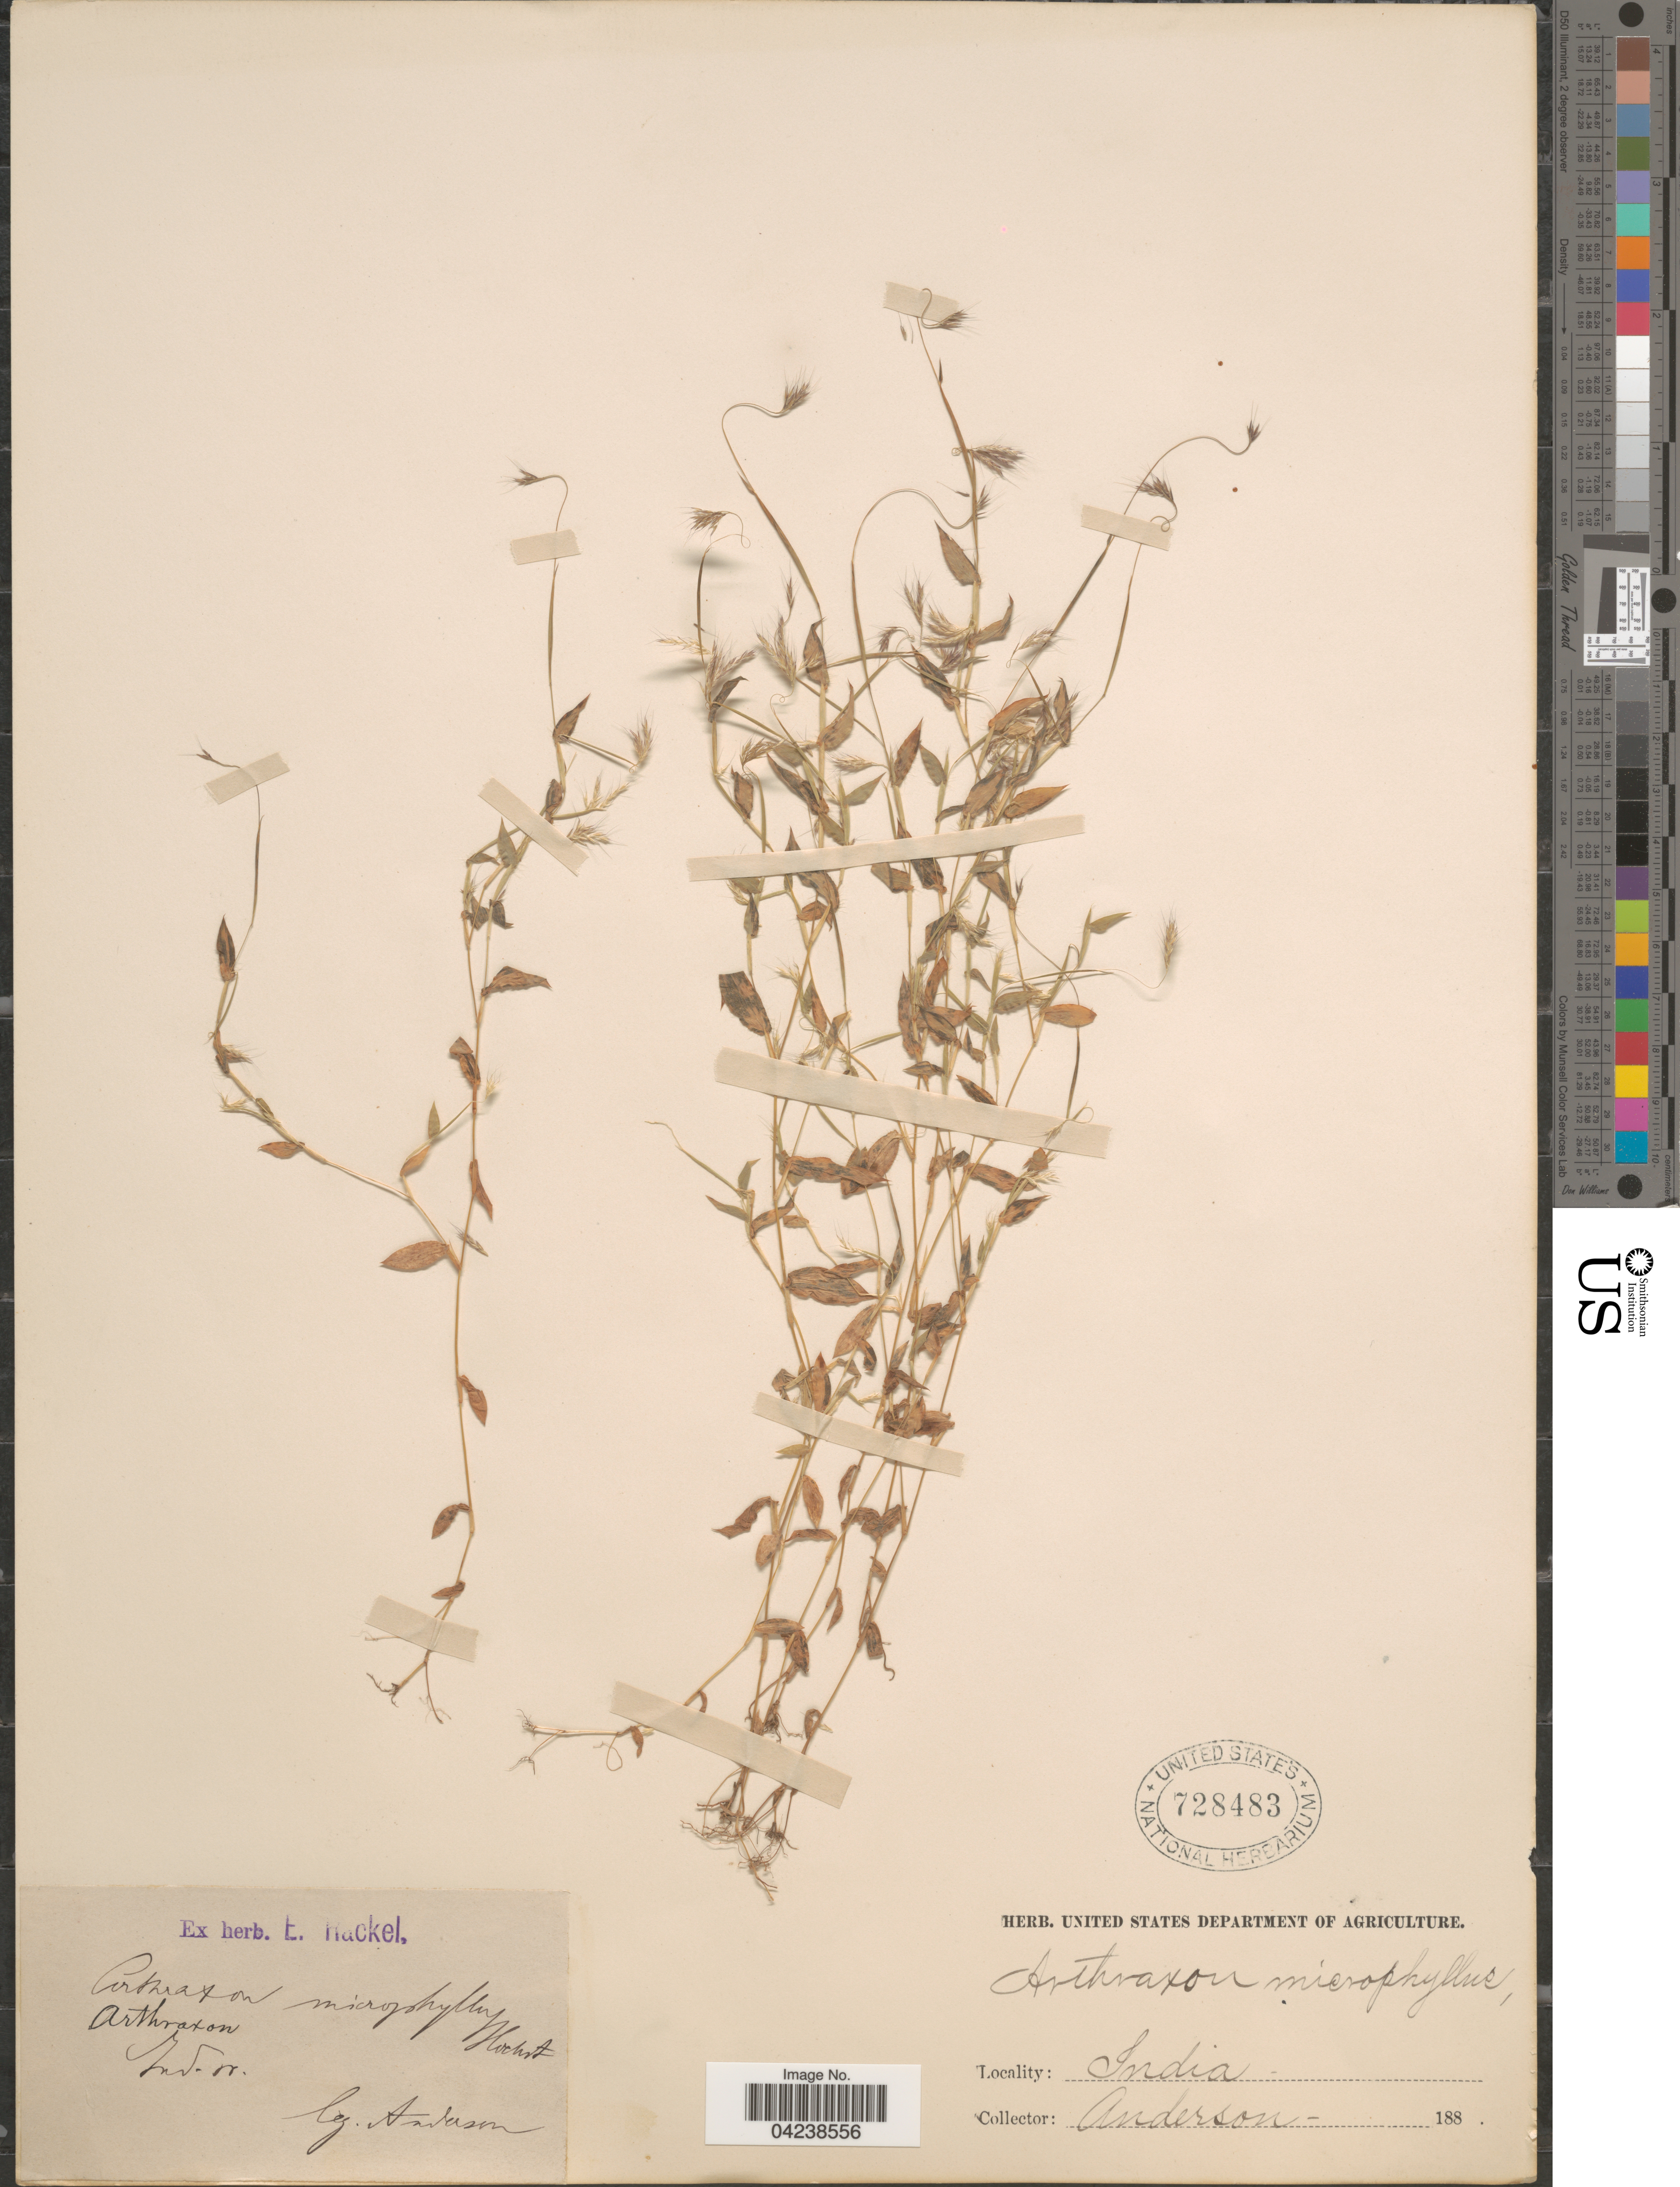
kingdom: Plantae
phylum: Tracheophyta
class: Liliopsida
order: Poales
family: Poaceae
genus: Arthraxon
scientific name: Arthraxon lancifolius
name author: (Trin.) Hochst.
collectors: -- Anderson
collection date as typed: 188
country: India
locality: Ind. or.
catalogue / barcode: US 728483